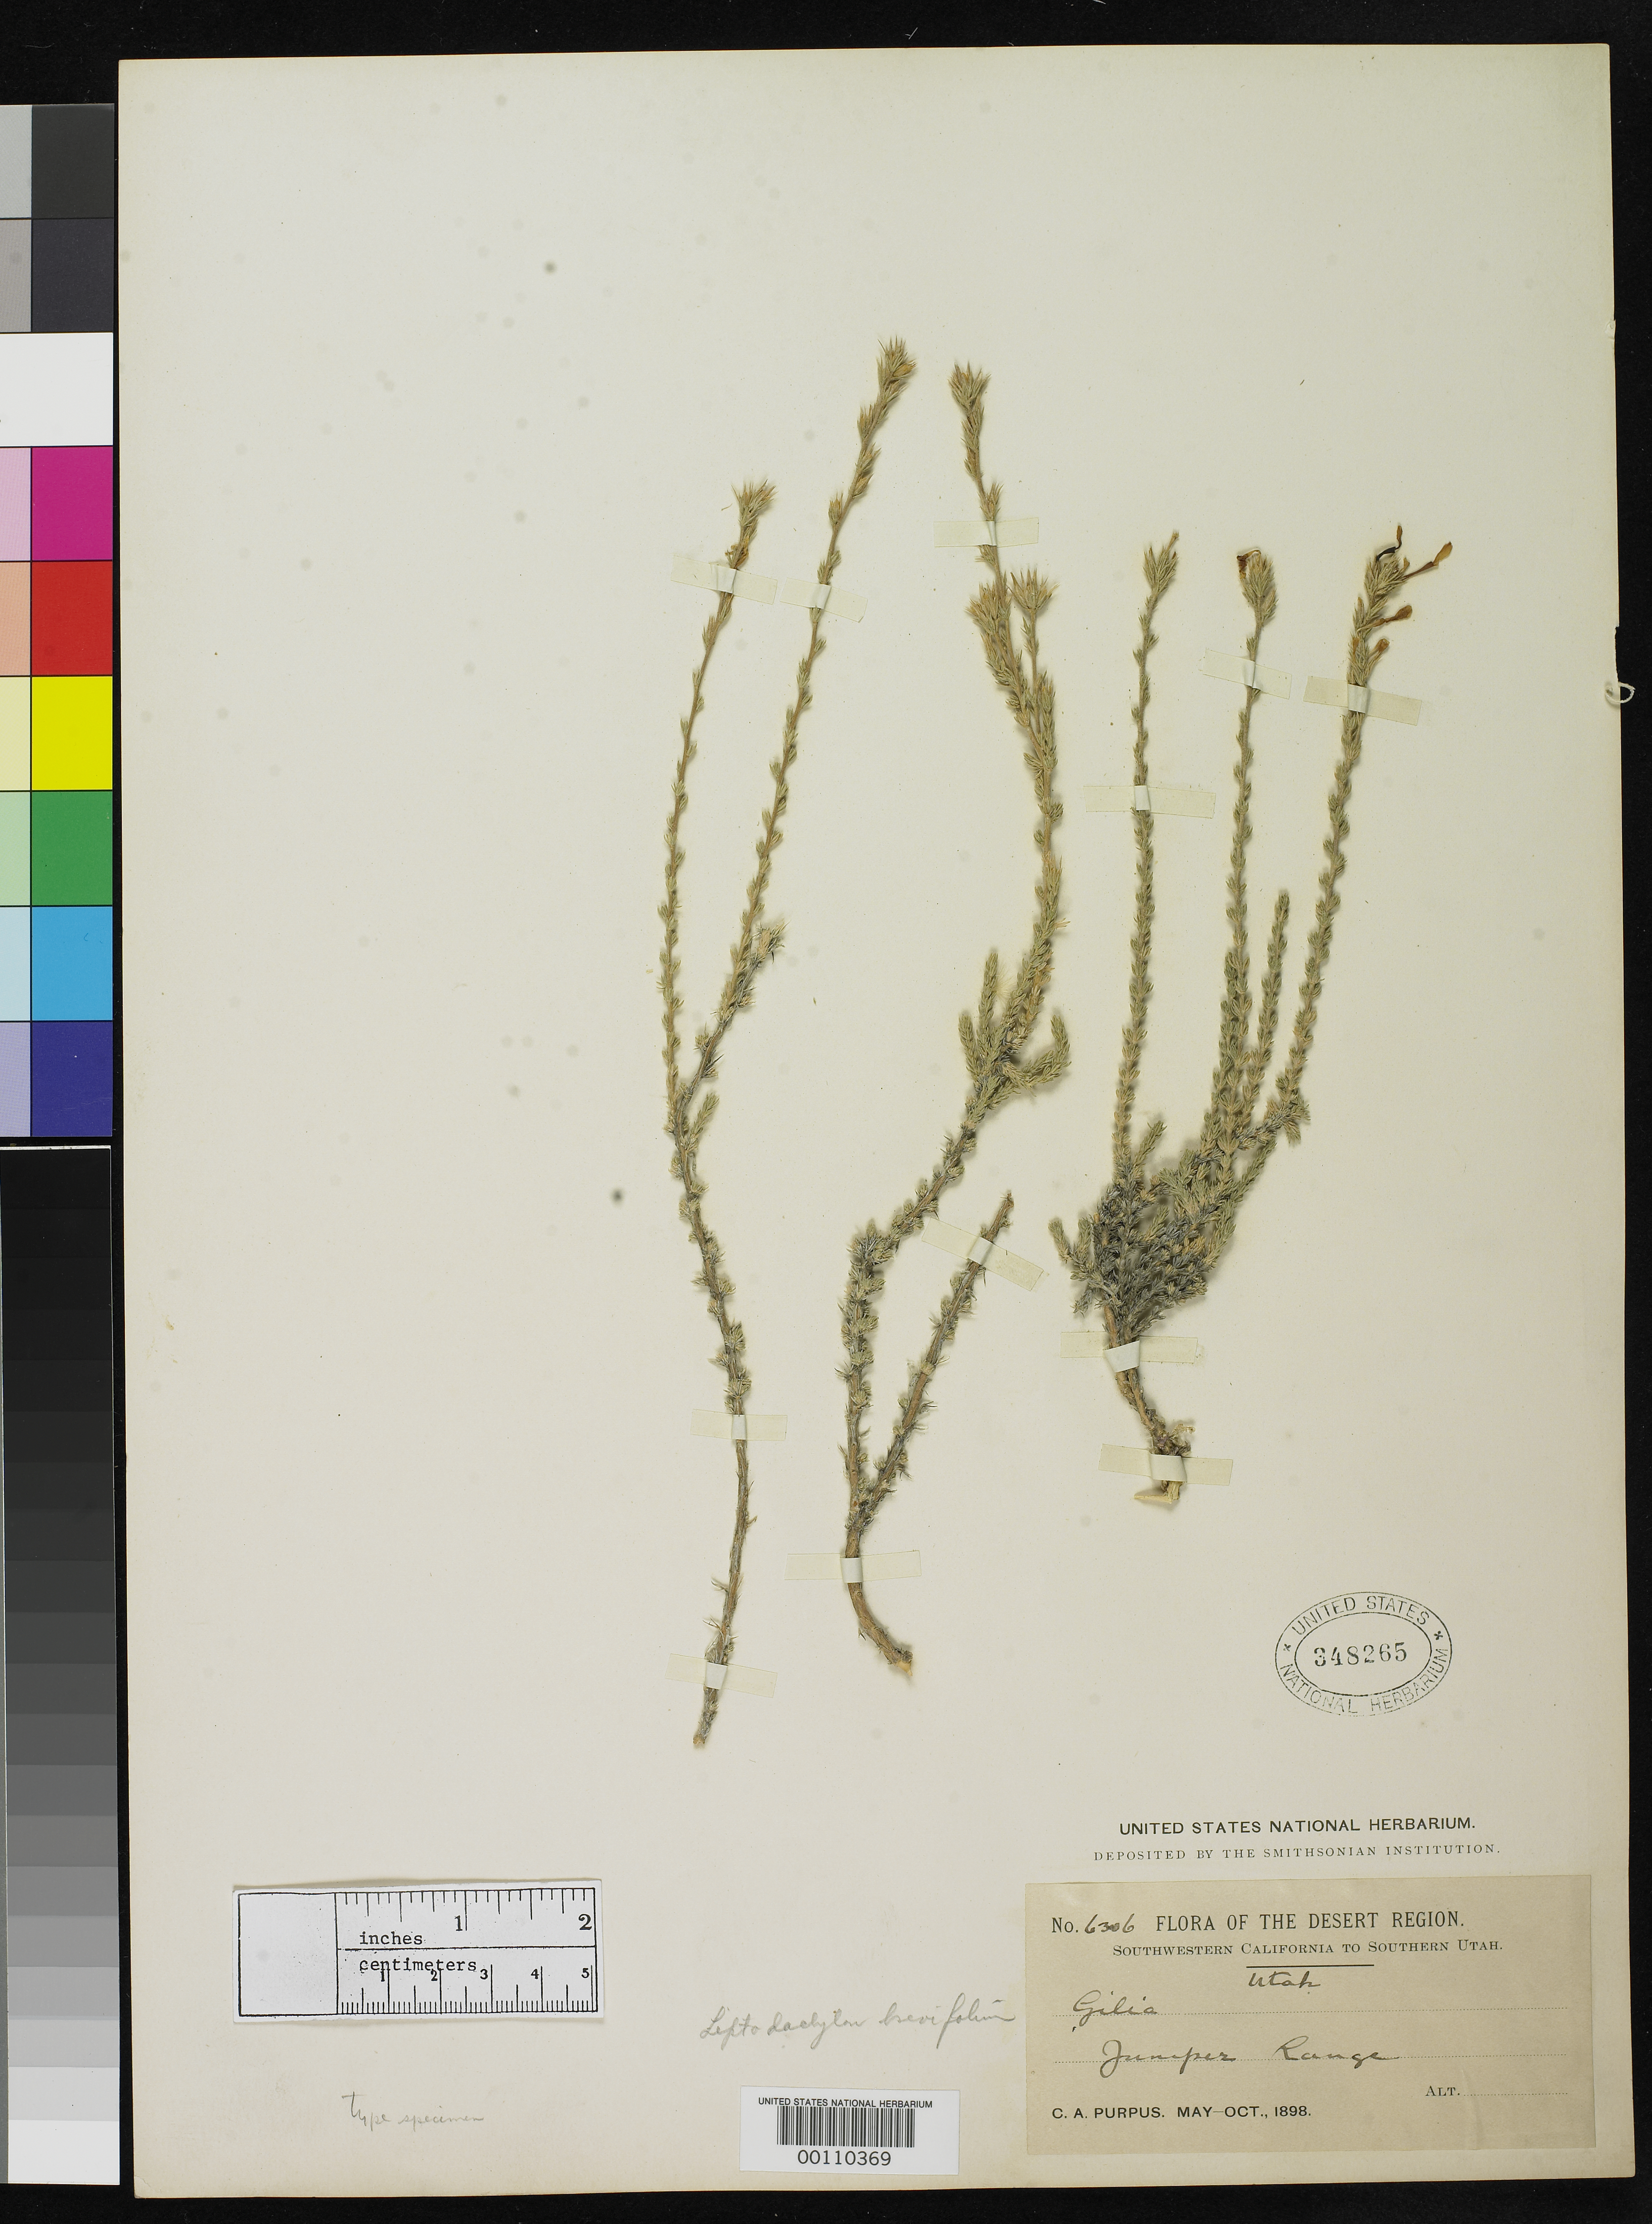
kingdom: Plantae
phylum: Tracheophyta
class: Magnoliopsida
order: Ericales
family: Polemoniaceae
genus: Leptodactylon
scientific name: Leptodactylon brevifolium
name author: Rydb.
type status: Holotype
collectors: C. A. Purpus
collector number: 6306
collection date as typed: May 1898 to -- Oct 1898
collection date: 1898-05/1898-10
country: United States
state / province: Utah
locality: Juniper Range.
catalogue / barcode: US 348265